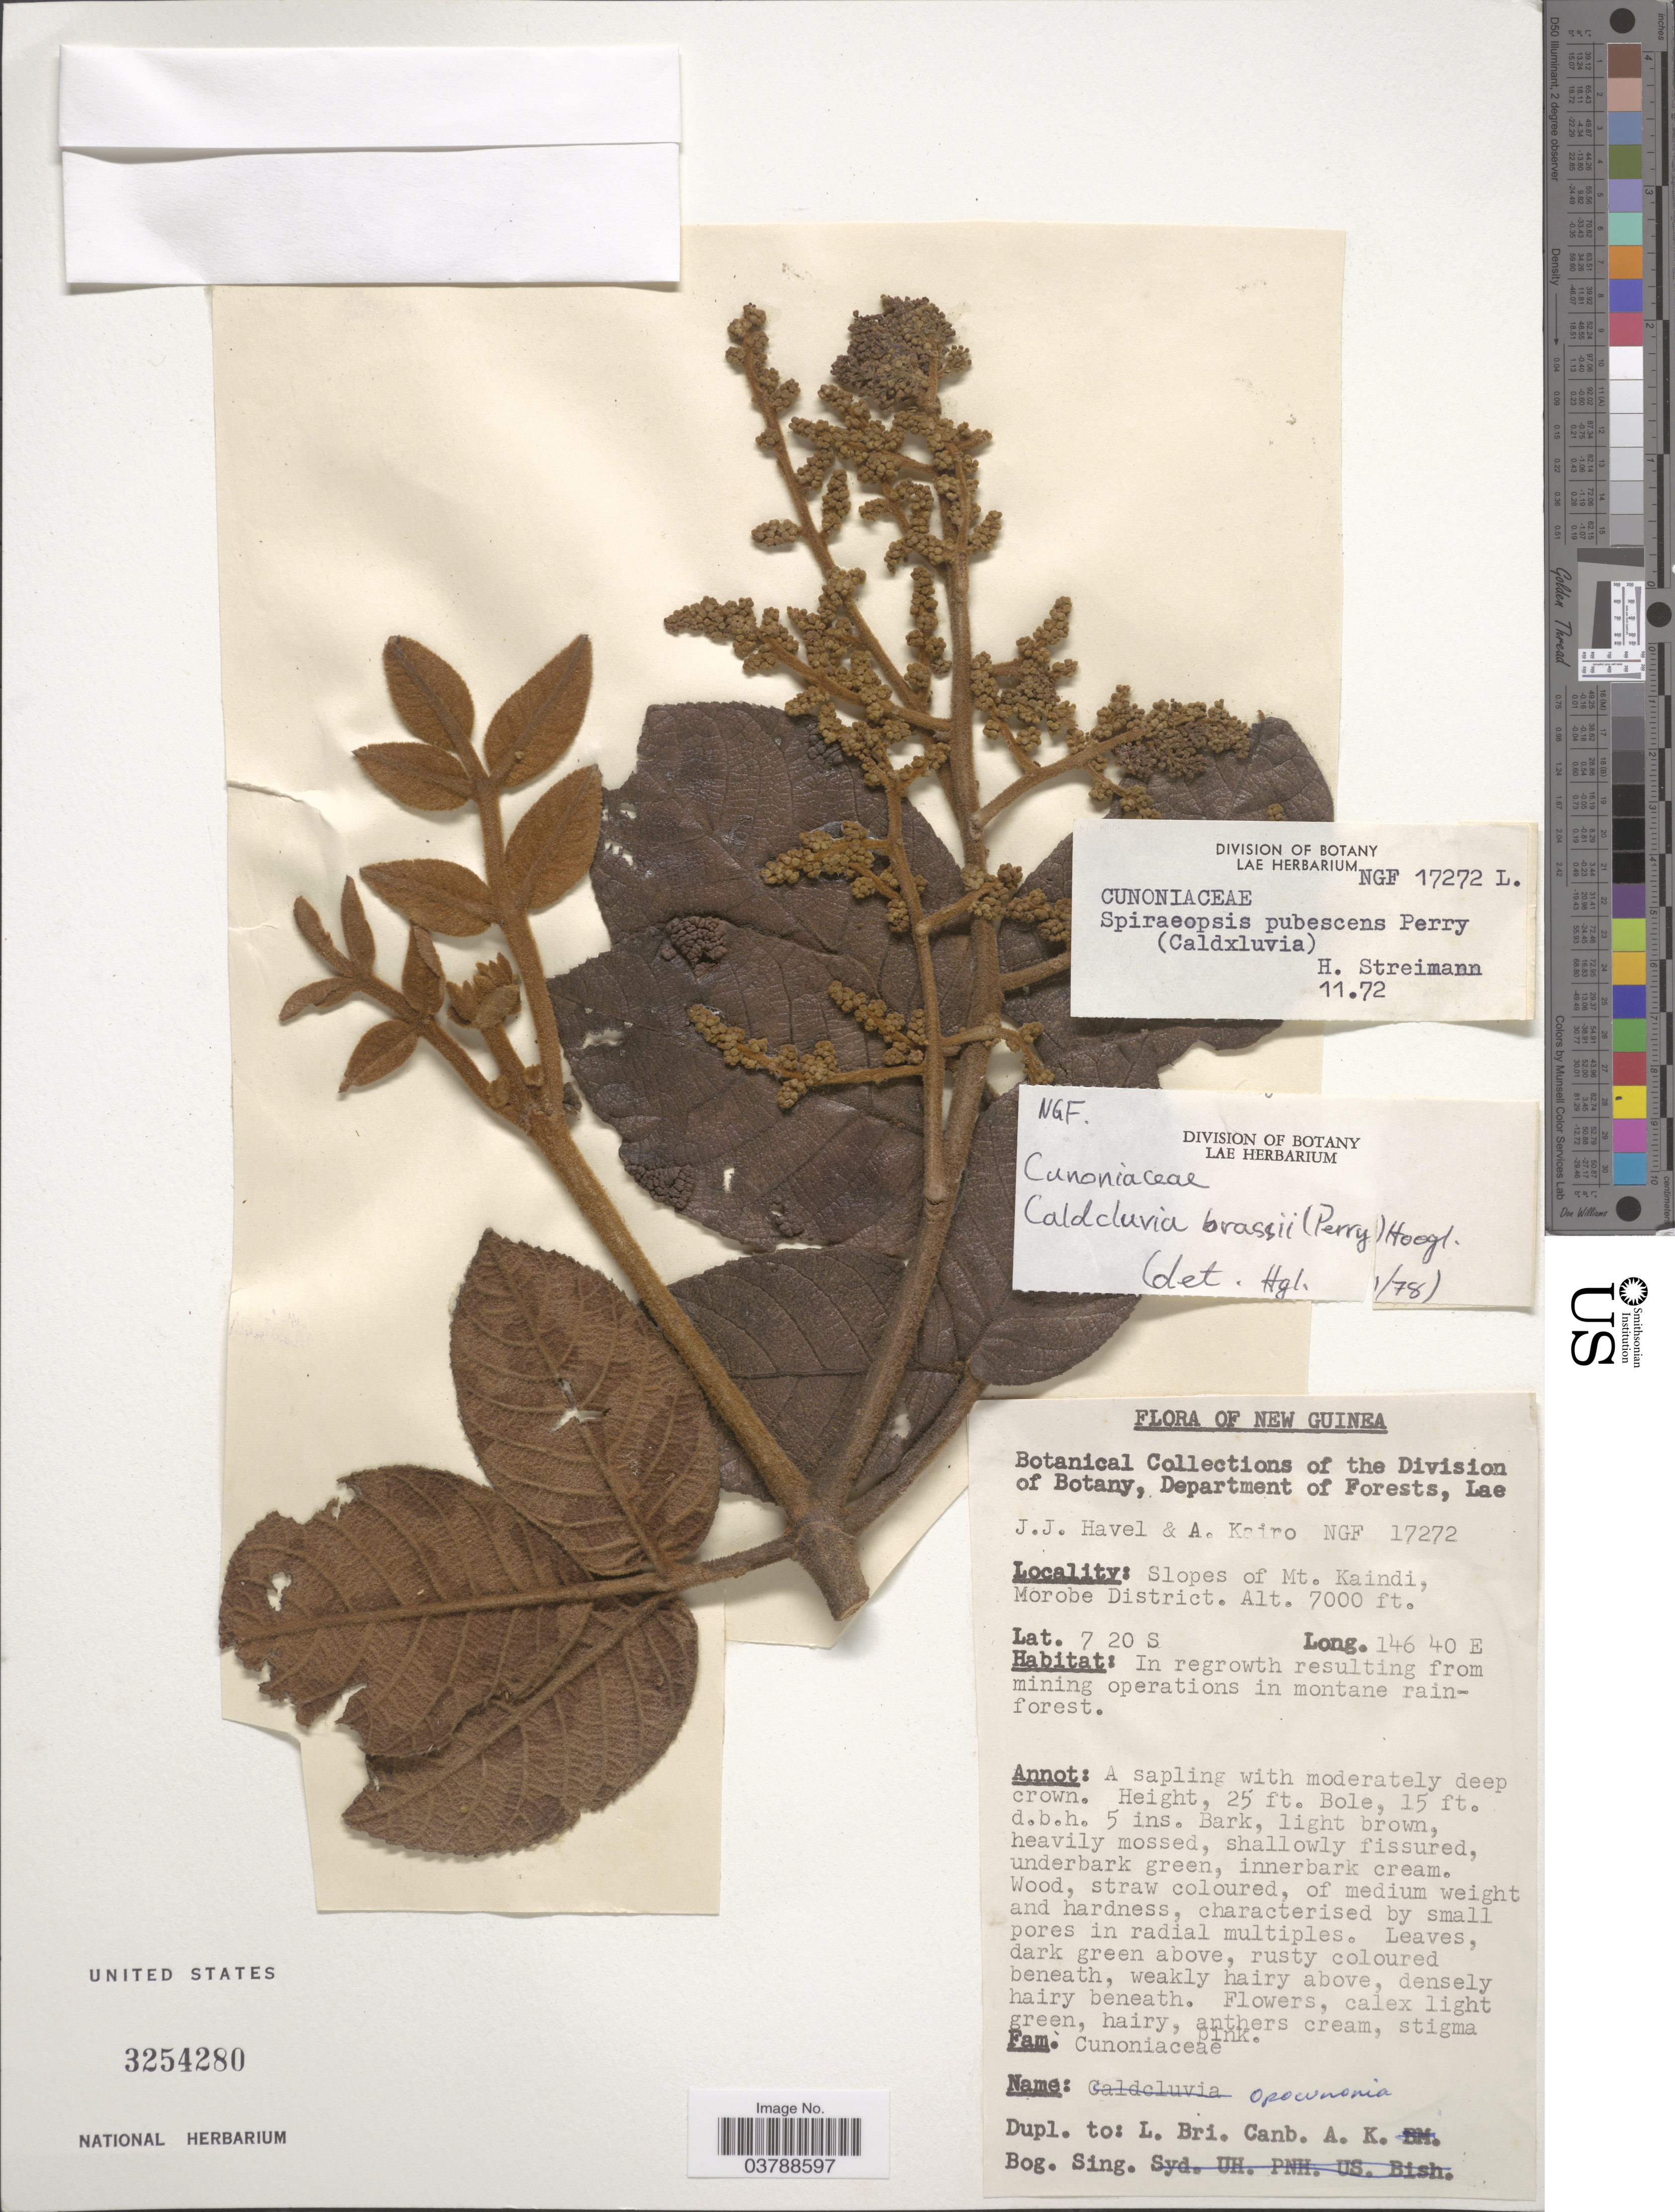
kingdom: Plantae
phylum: Tracheophyta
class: Magnoliopsida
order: Oxalidales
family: Cunoniaceae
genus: Caldcluvia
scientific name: Caldcluvia brassii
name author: (L.M. Perry) Hoogland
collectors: J. Havel & A. Kairo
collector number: NGF17272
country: Papua New Guinea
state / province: Morobe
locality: New Guinea. Slopes of Mt. Kaindi, Morobe District.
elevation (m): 2134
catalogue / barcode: US 3254280